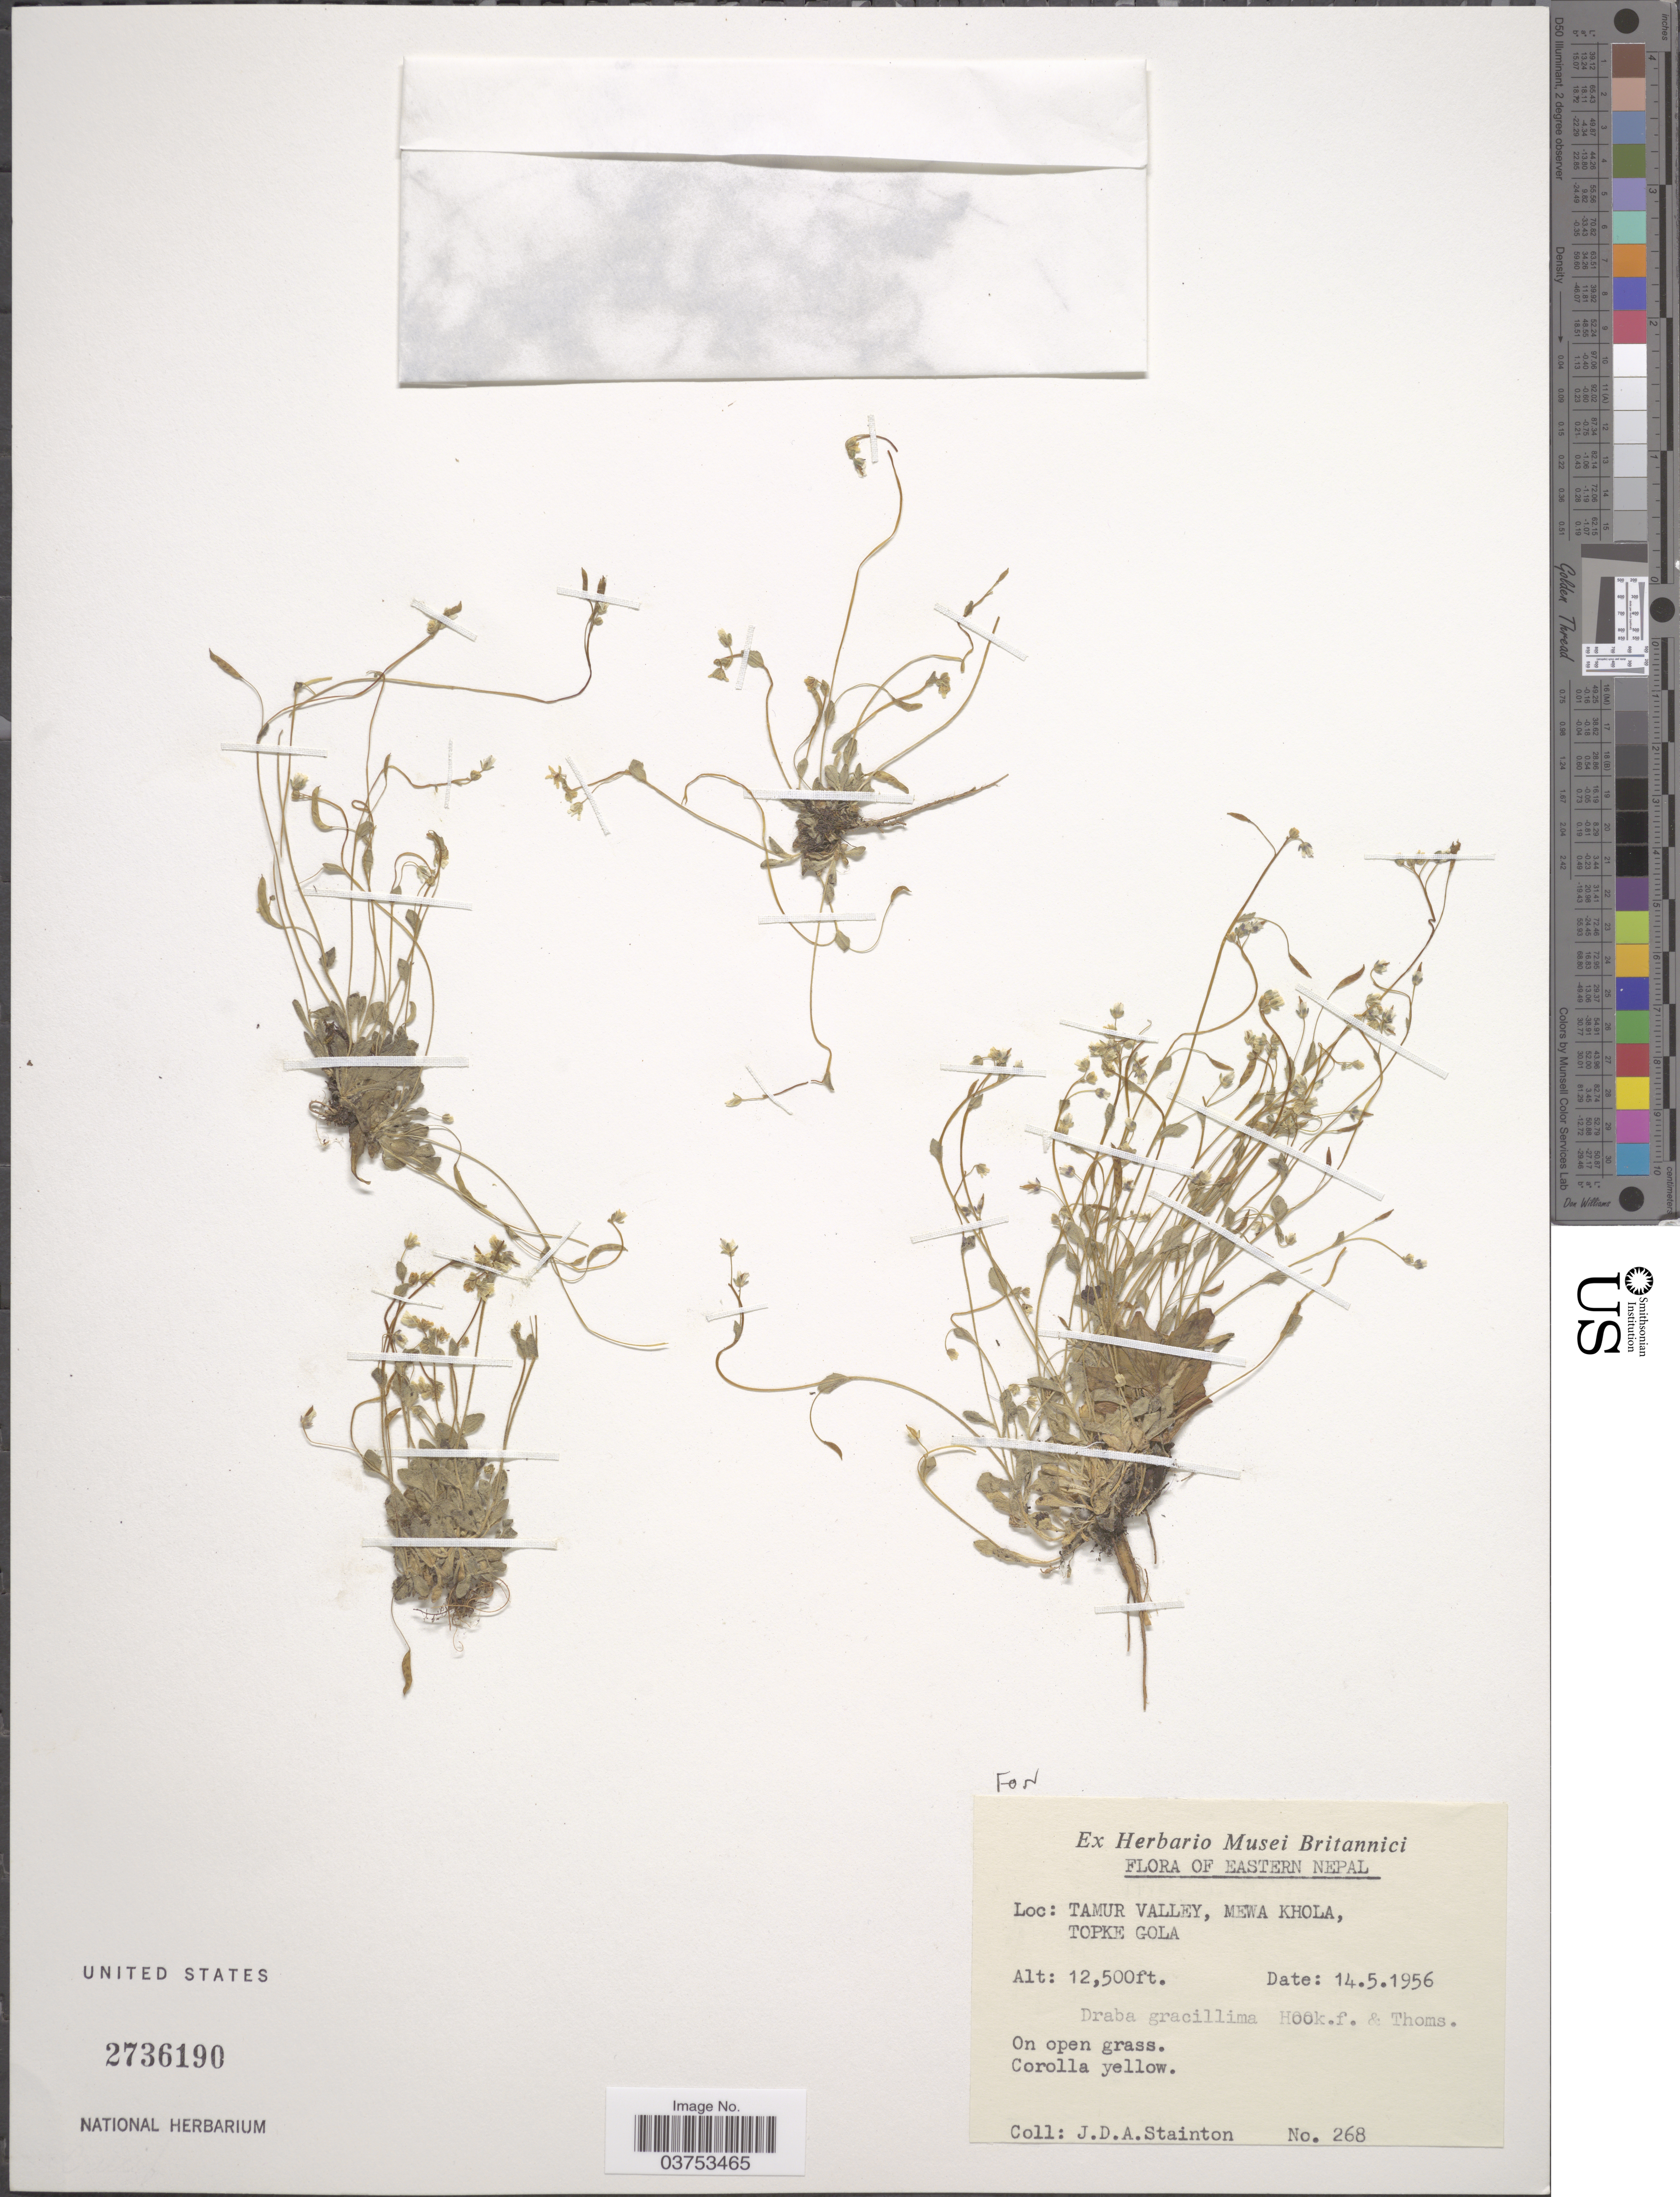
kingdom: Plantae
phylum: Tracheophyta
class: Magnoliopsida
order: Brassicales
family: Brassicaceae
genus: Draba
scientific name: Draba gracillima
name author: Hook. f. & Thomson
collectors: J. Stainton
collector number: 268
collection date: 1956-05-14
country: Nepal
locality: Eastern Nepal. Tamur Valley, Mewa Khola, Topke Gola.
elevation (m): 3810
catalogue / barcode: US 2736190